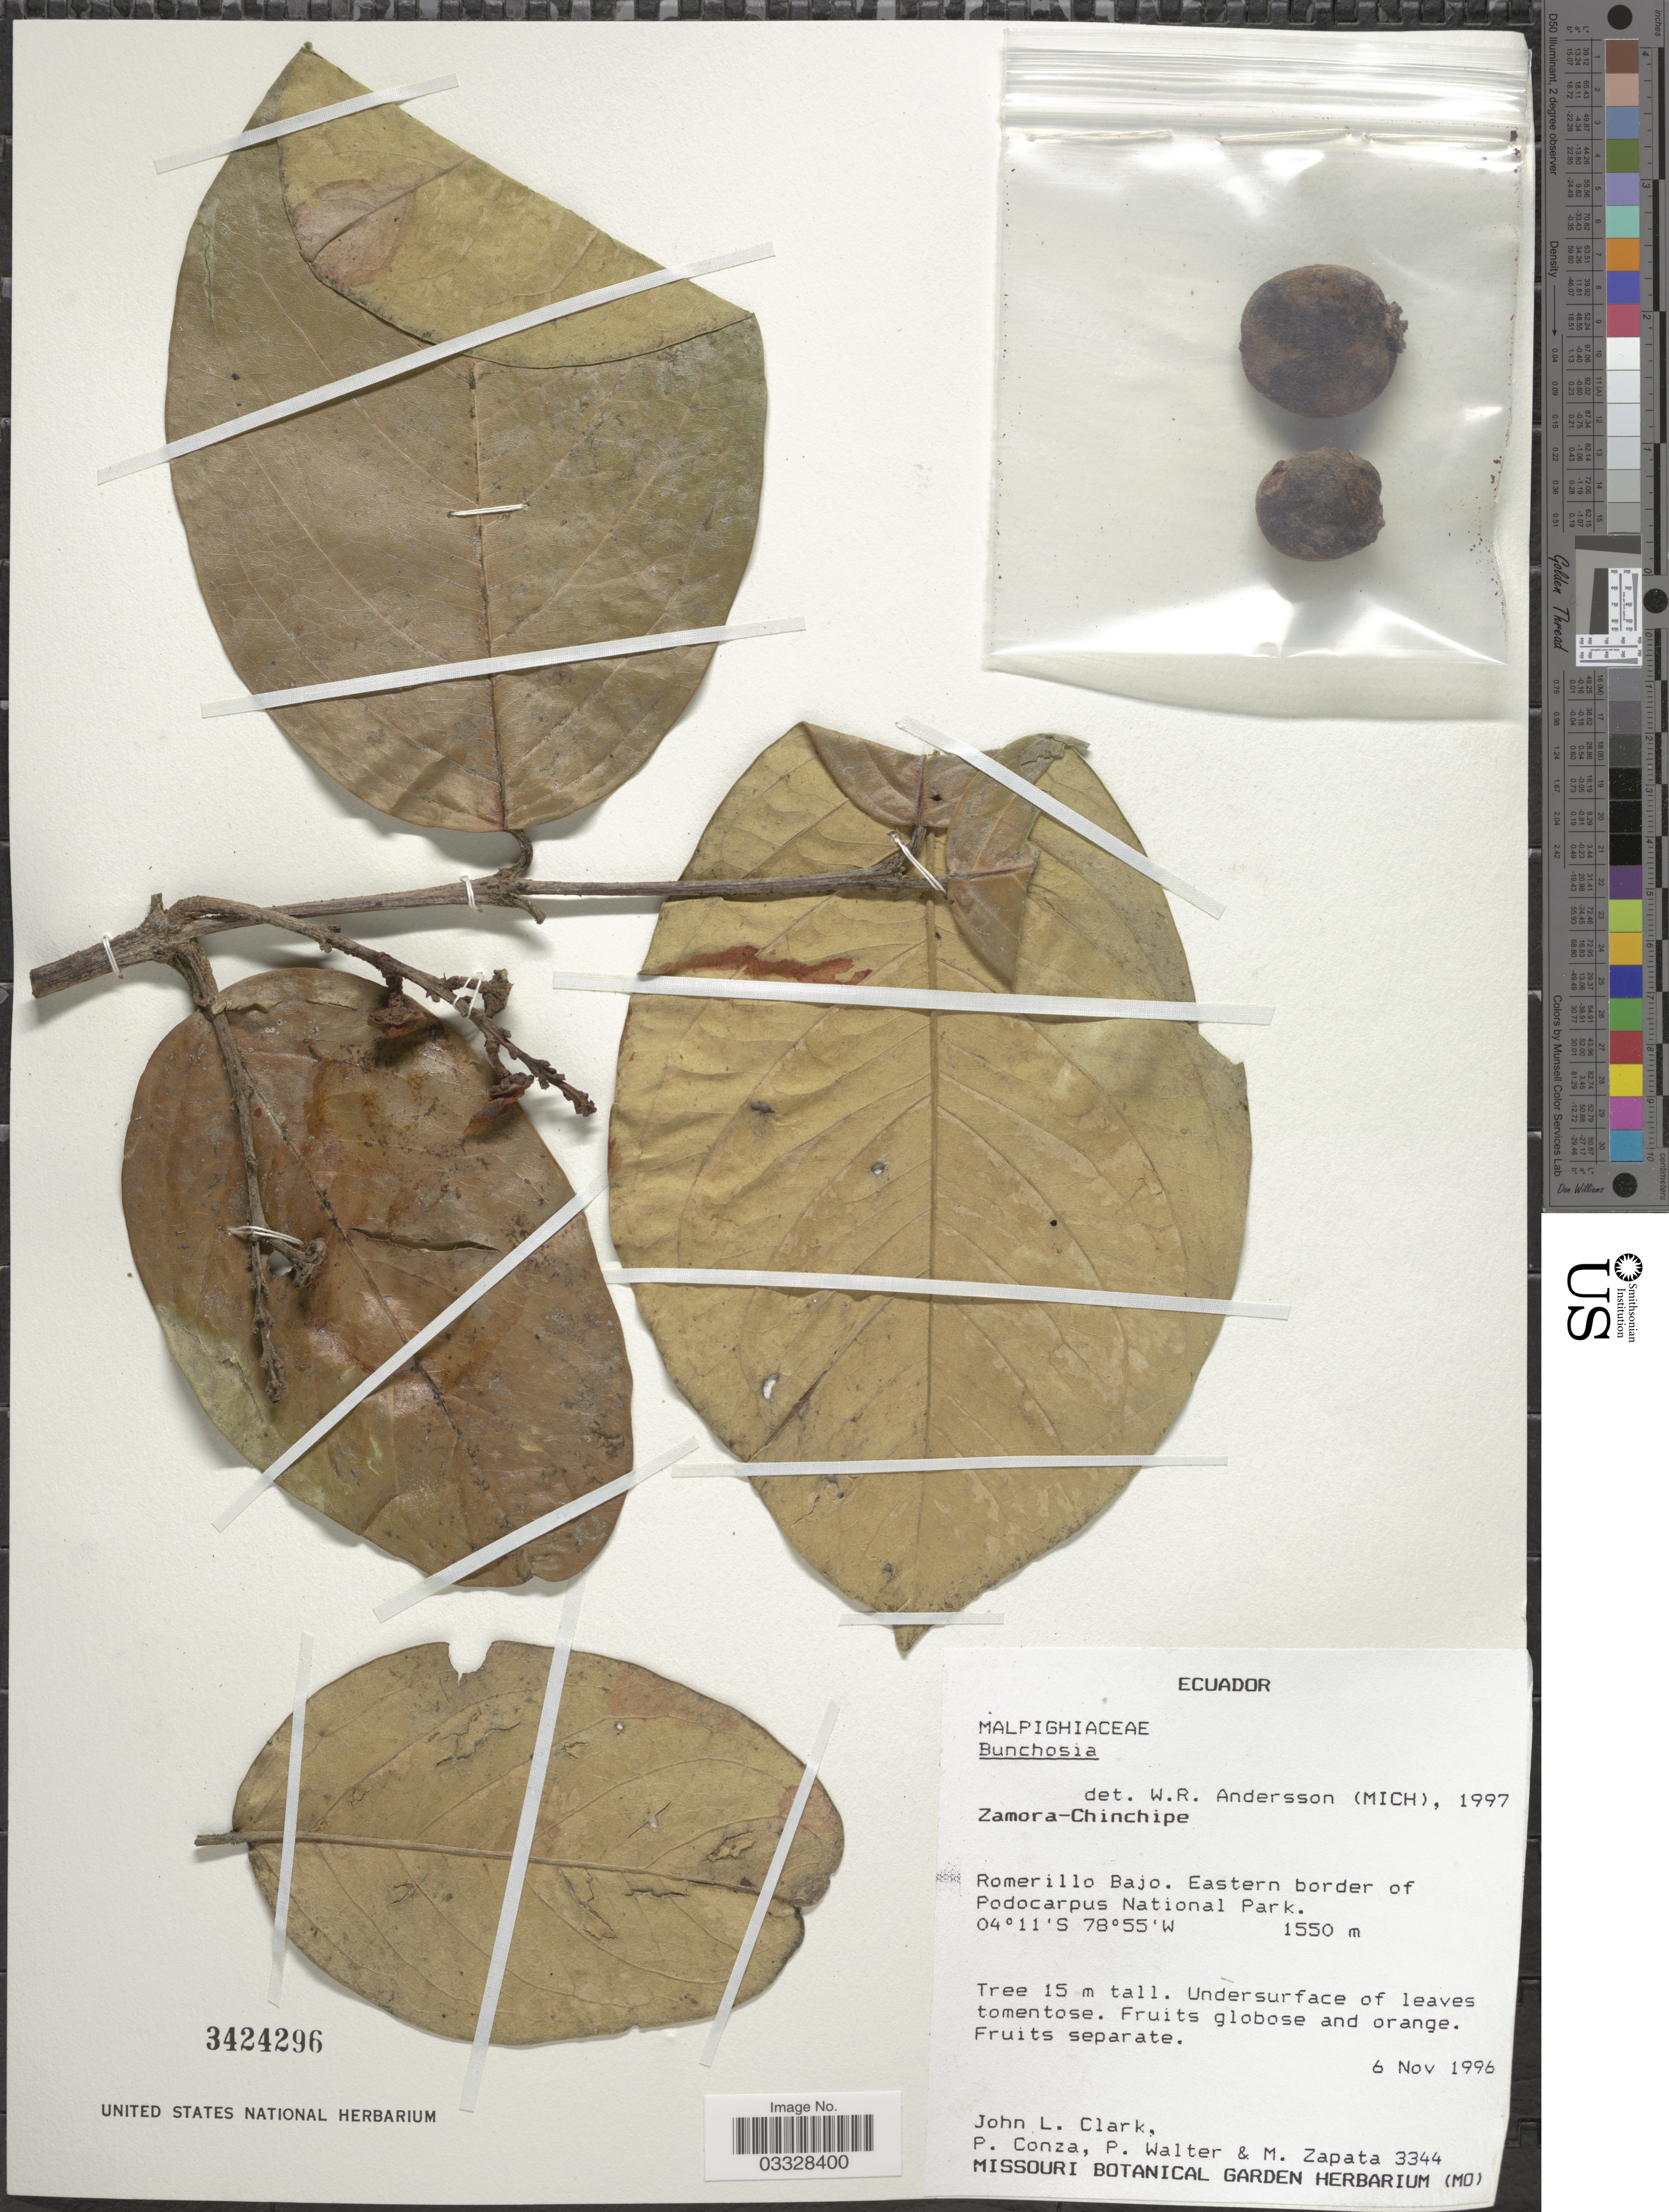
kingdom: Plantae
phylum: Tracheophyta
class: Magnoliopsida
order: Malpighiales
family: Malpighiaceae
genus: Bunchosia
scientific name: Bunchosia sp.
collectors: J. L. Clark, P. Conza, P. Walter & M. Zapata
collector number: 3344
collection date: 1996-11-06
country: Ecuador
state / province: Zamora-Chinchipe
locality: Romerillo Bajo. Eastern border of Podocarpus National Park.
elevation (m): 1550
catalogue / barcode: US 3424296